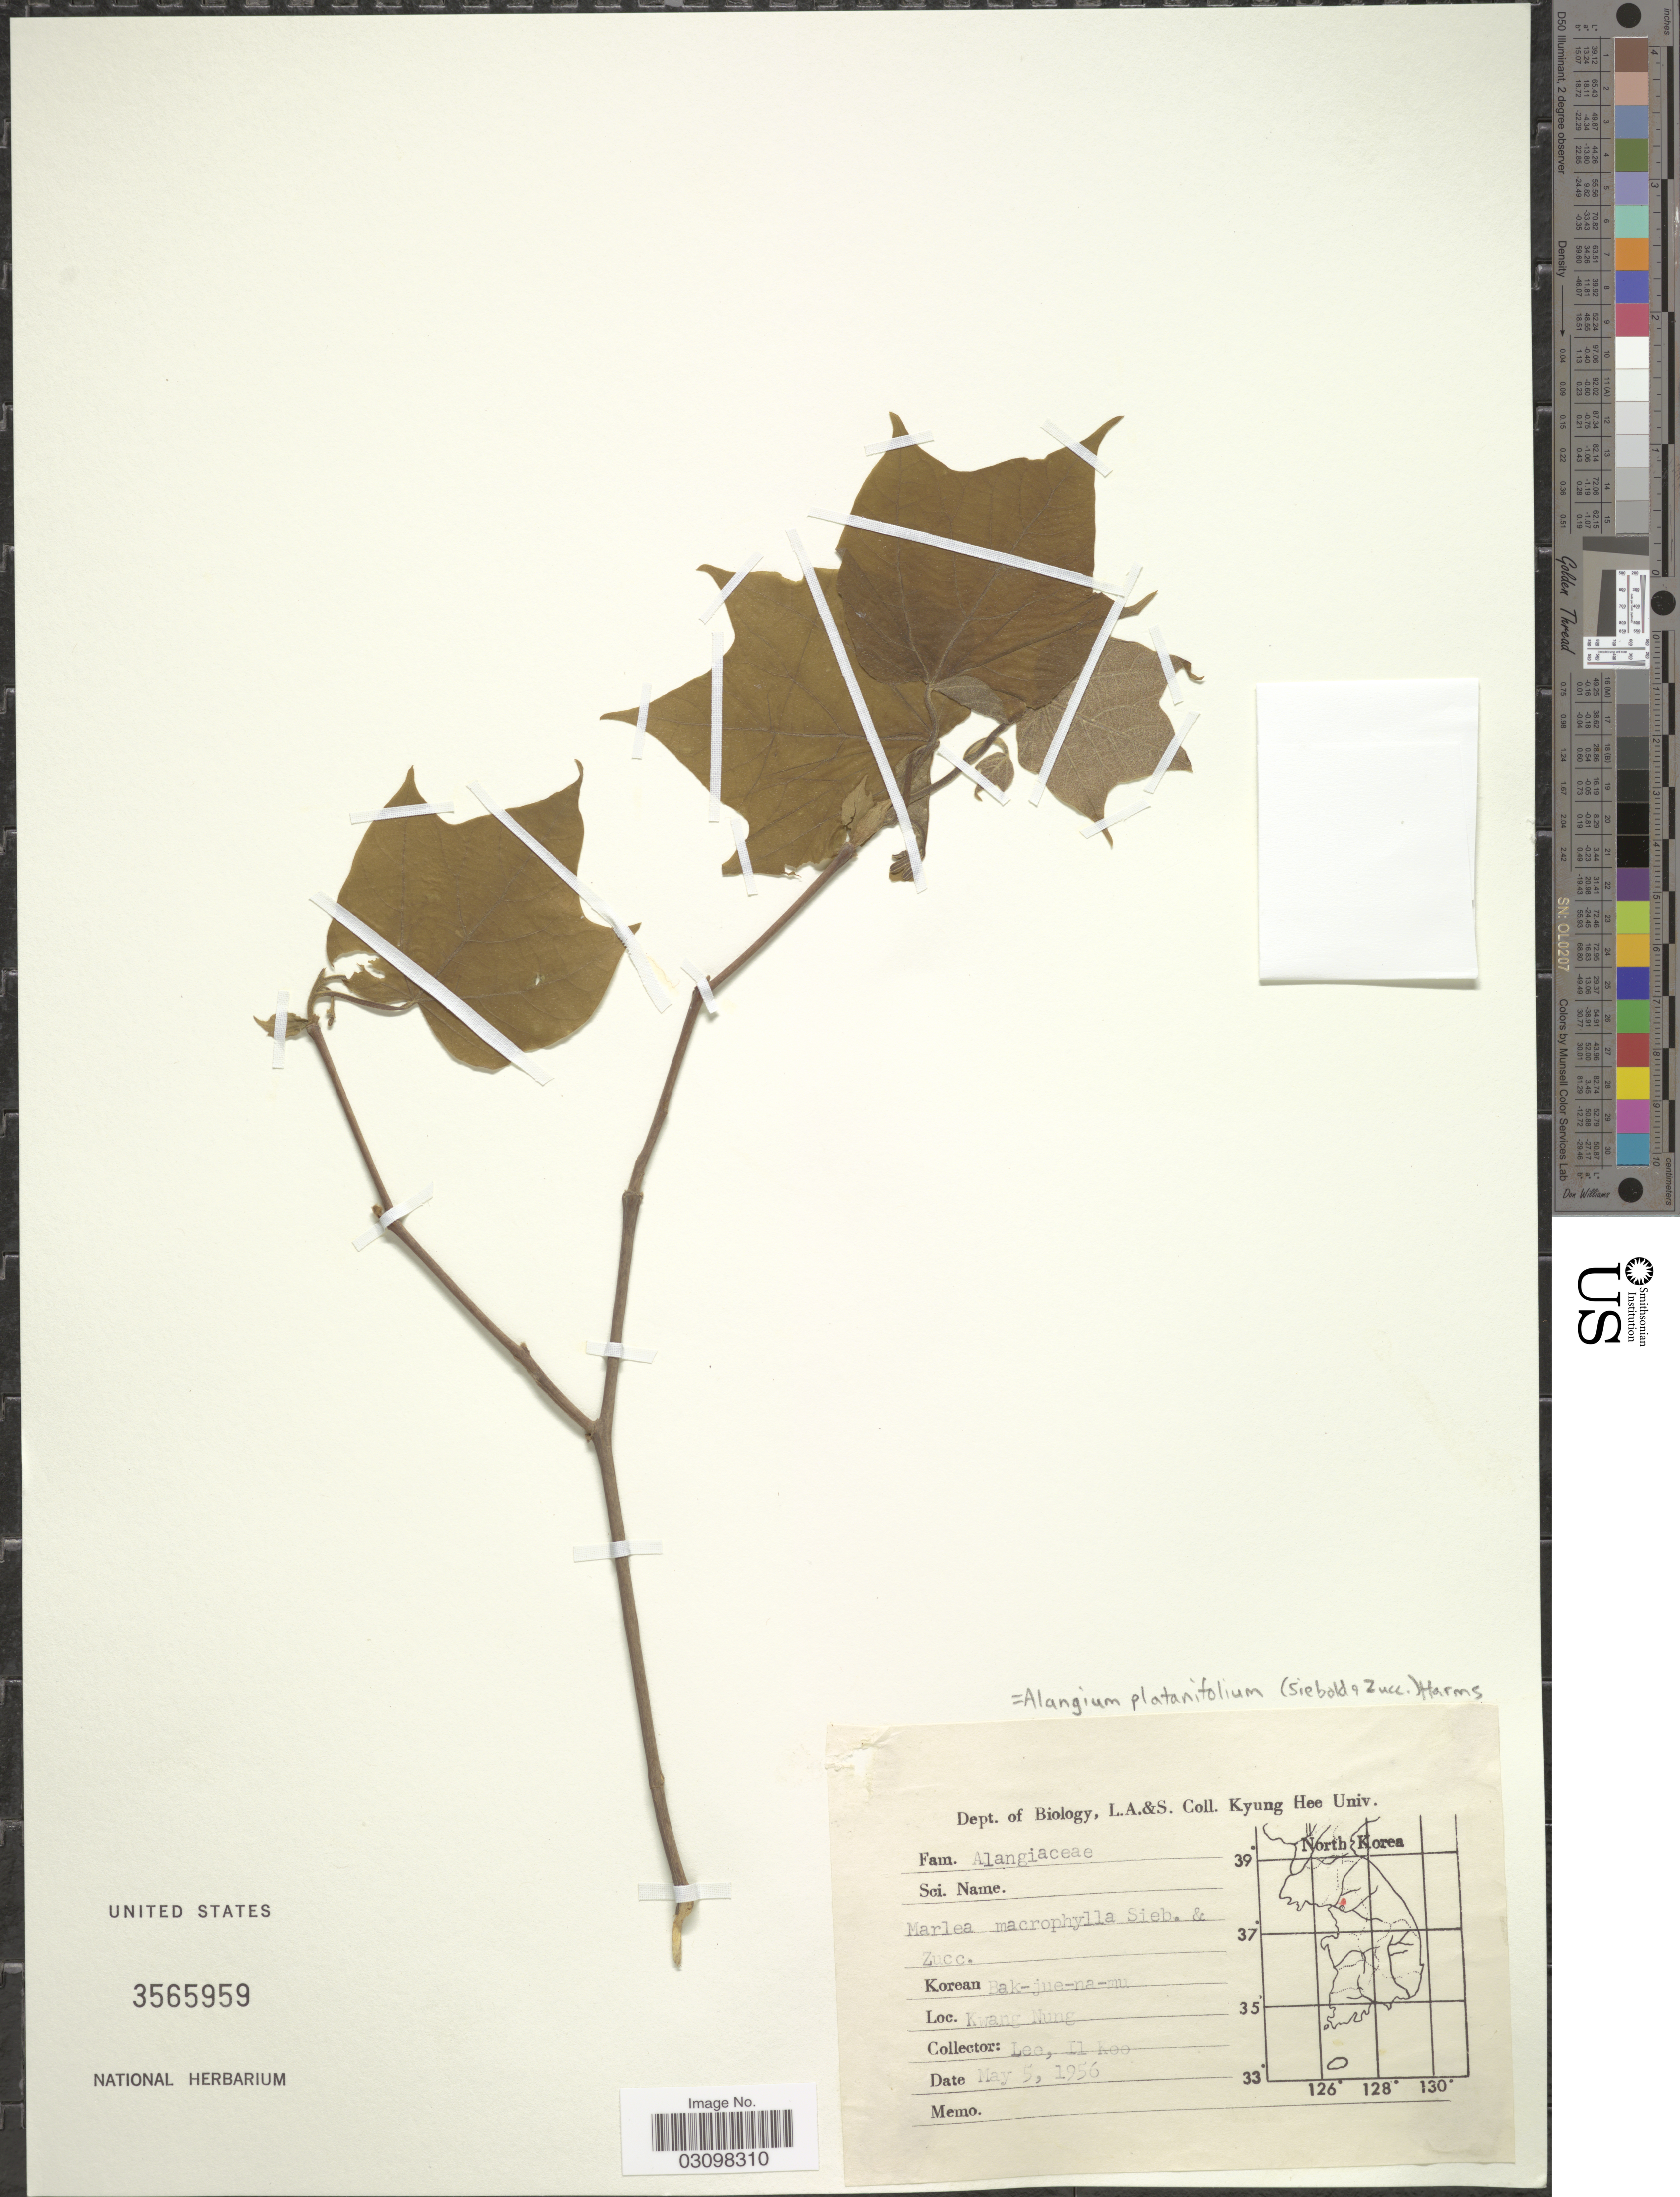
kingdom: Plantae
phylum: Tracheophyta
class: Magnoliopsida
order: Cornales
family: Cornaceae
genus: Alangium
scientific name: Alangium platanifolium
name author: (Siebold & Zucc.) Harms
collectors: Il-Ko Lee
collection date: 1956-05-05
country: South Korea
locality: Kwang Nung.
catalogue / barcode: US 3565959